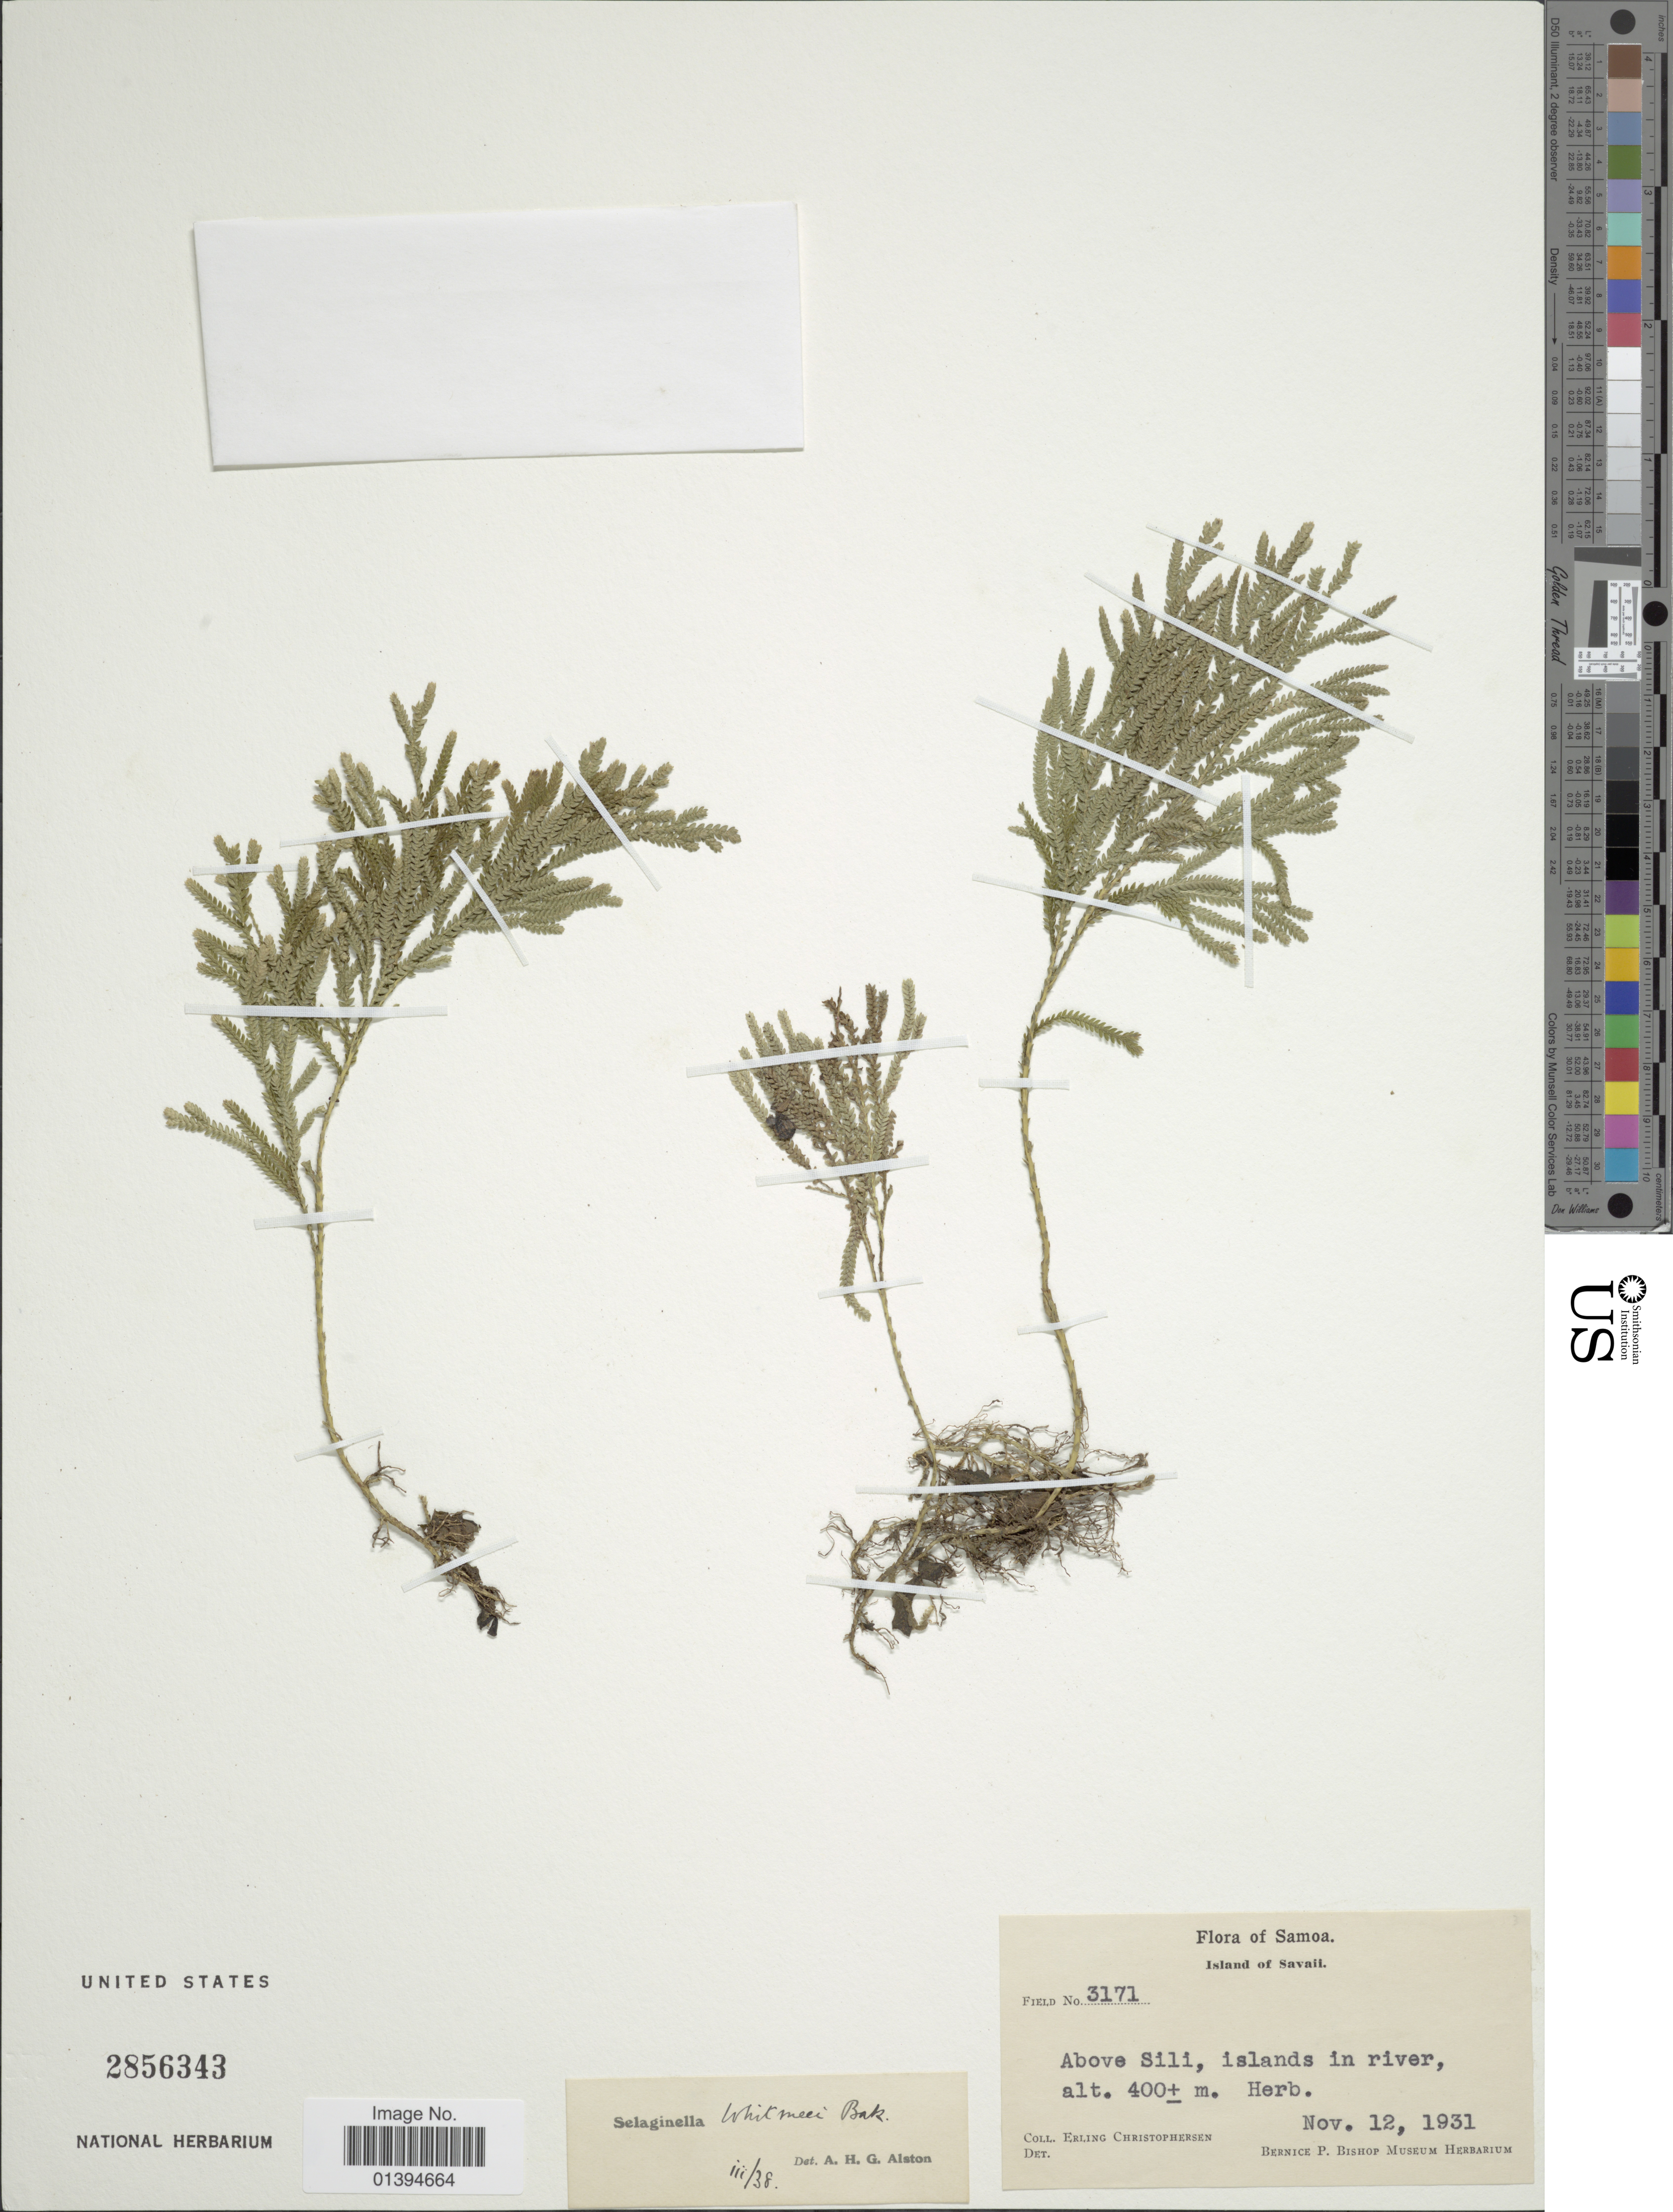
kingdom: Plantae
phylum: Tracheophyta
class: Lycopodiopsida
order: Selaginellales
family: Selaginellaceae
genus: Selaginella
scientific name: Selaginella whitmeei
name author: Baker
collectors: E. Christophersen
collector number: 3171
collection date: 1931-11-12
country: Samoa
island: Savai'i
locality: Island of Savaii, Above Sili, islands in river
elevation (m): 400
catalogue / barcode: US 2856343